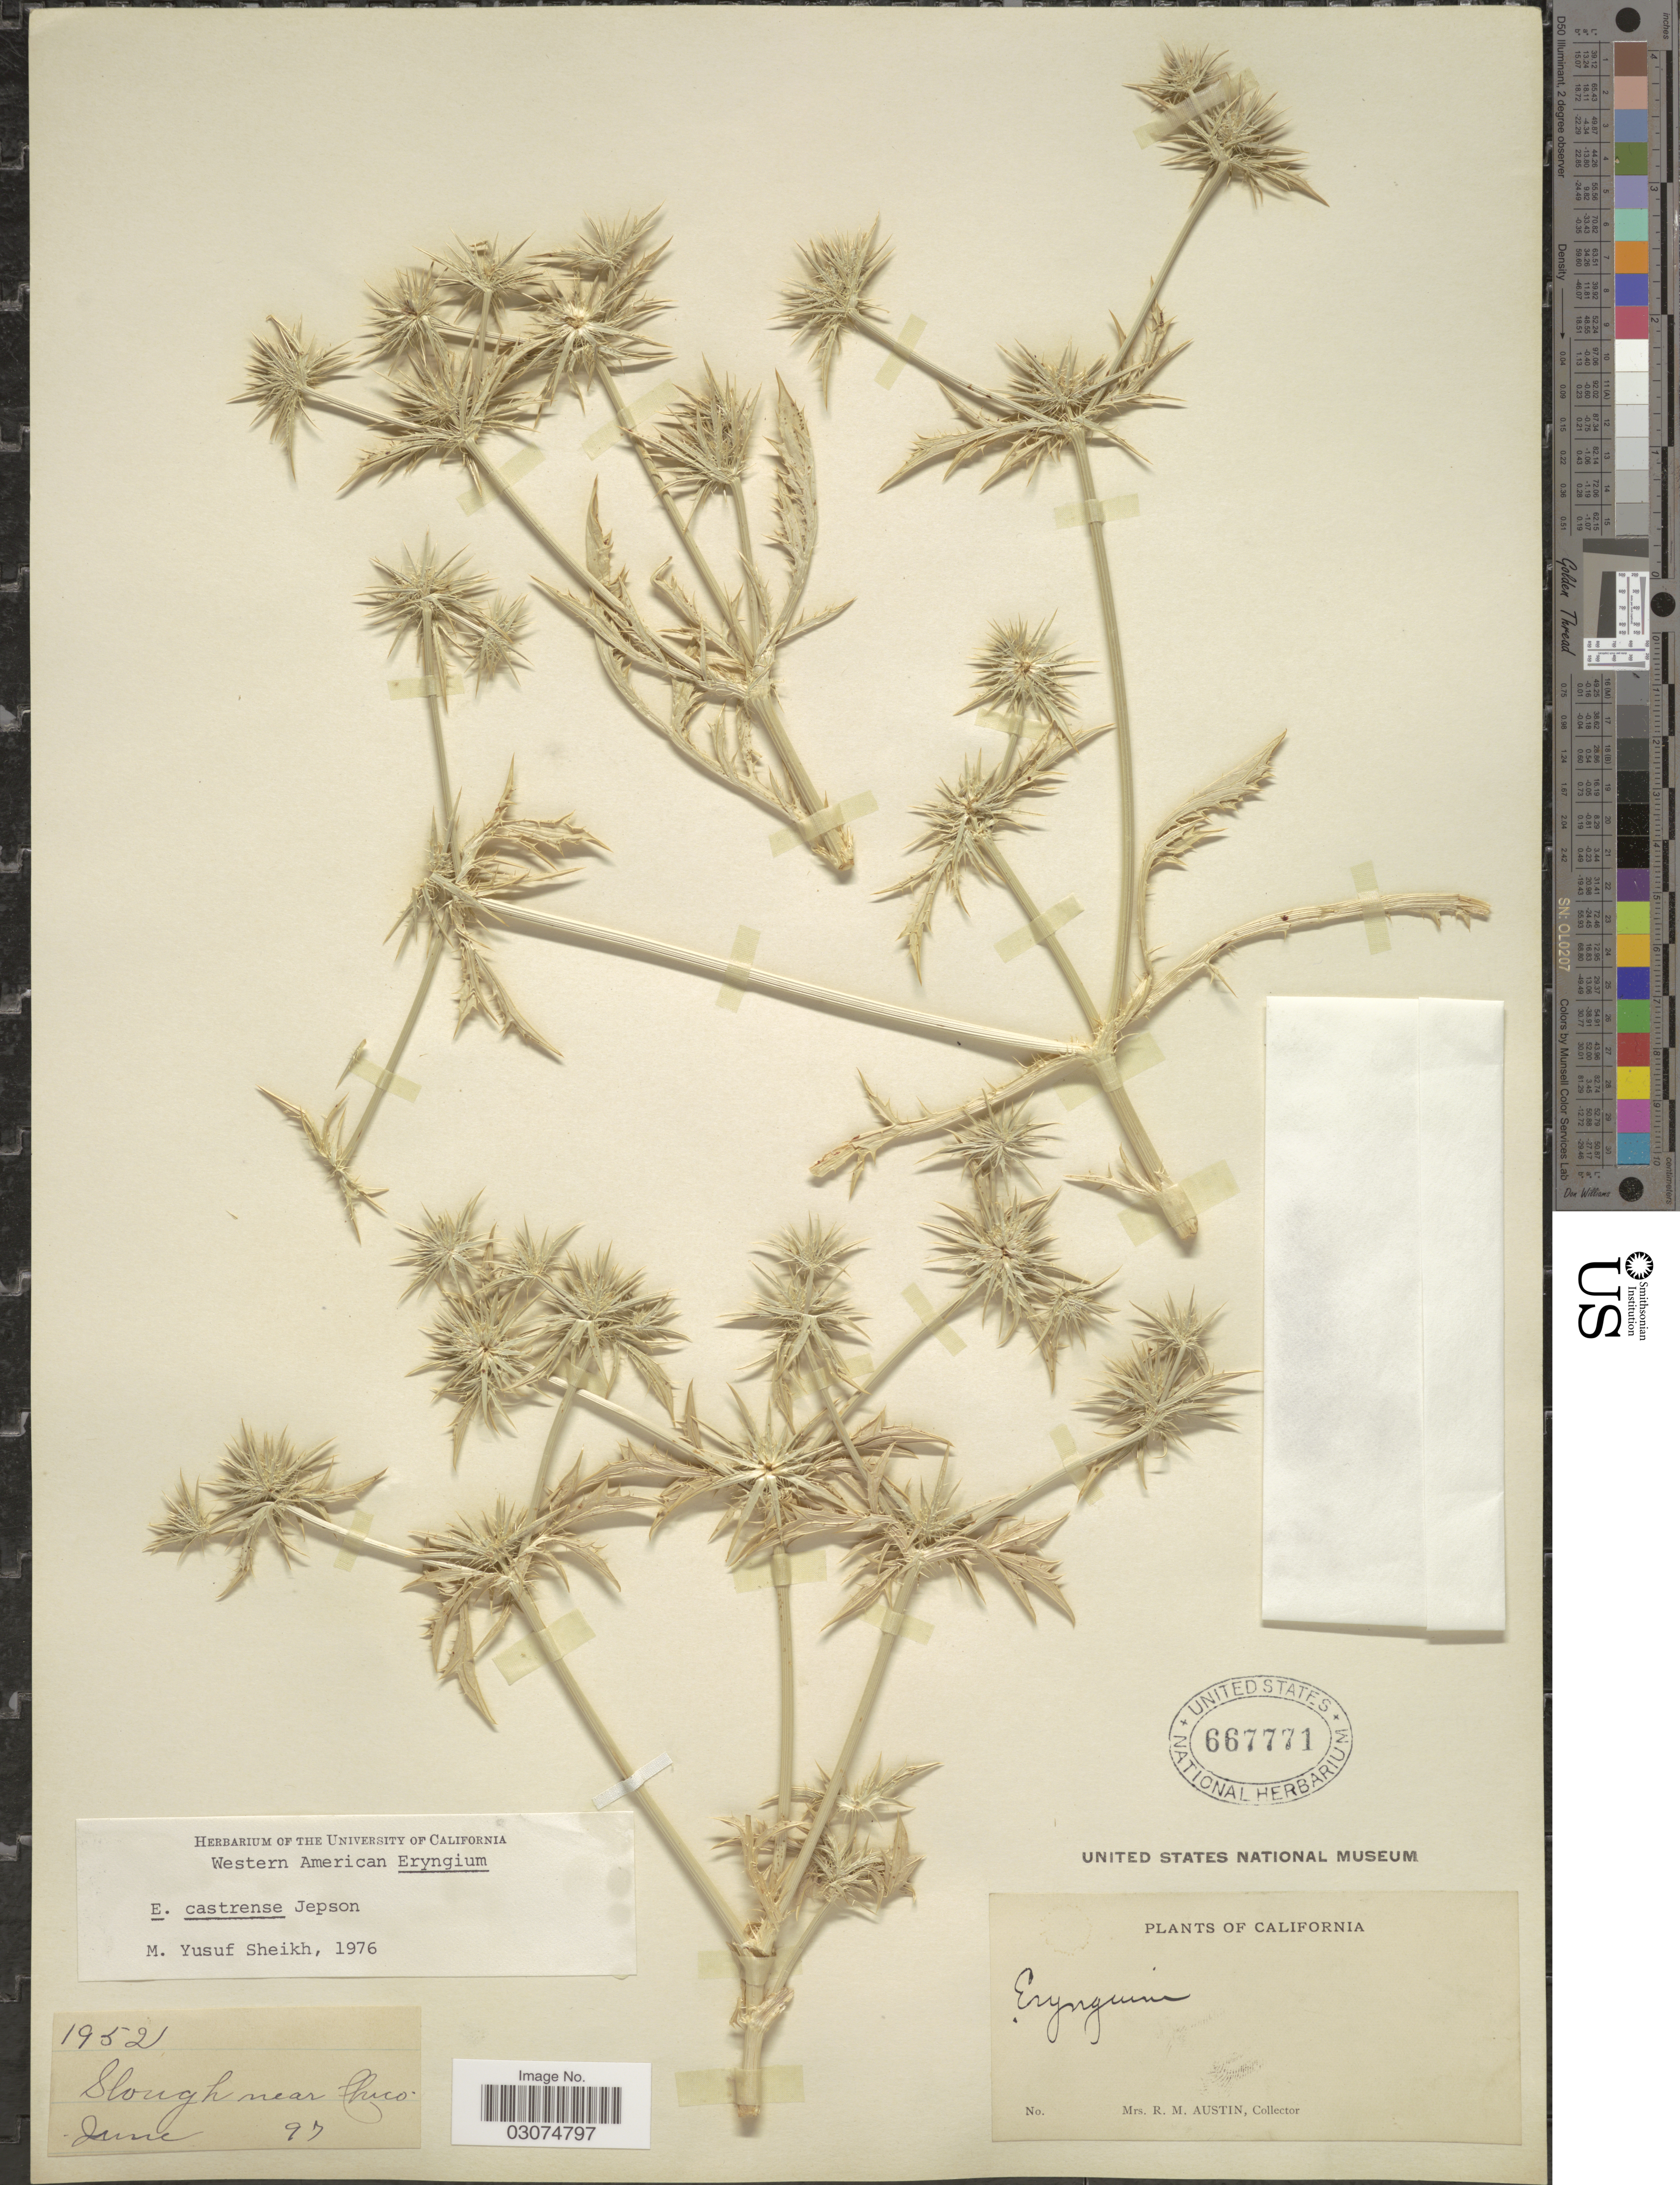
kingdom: Plantae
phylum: Tracheophyta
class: Magnoliopsida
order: Apiales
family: Apiaceae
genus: Eryngium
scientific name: Eryngium castrense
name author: Jeps.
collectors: R. Austin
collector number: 19521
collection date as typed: Transcribed d/m/y: /6/97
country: United States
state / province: California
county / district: Butte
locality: Slough near Chico.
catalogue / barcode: US 667771